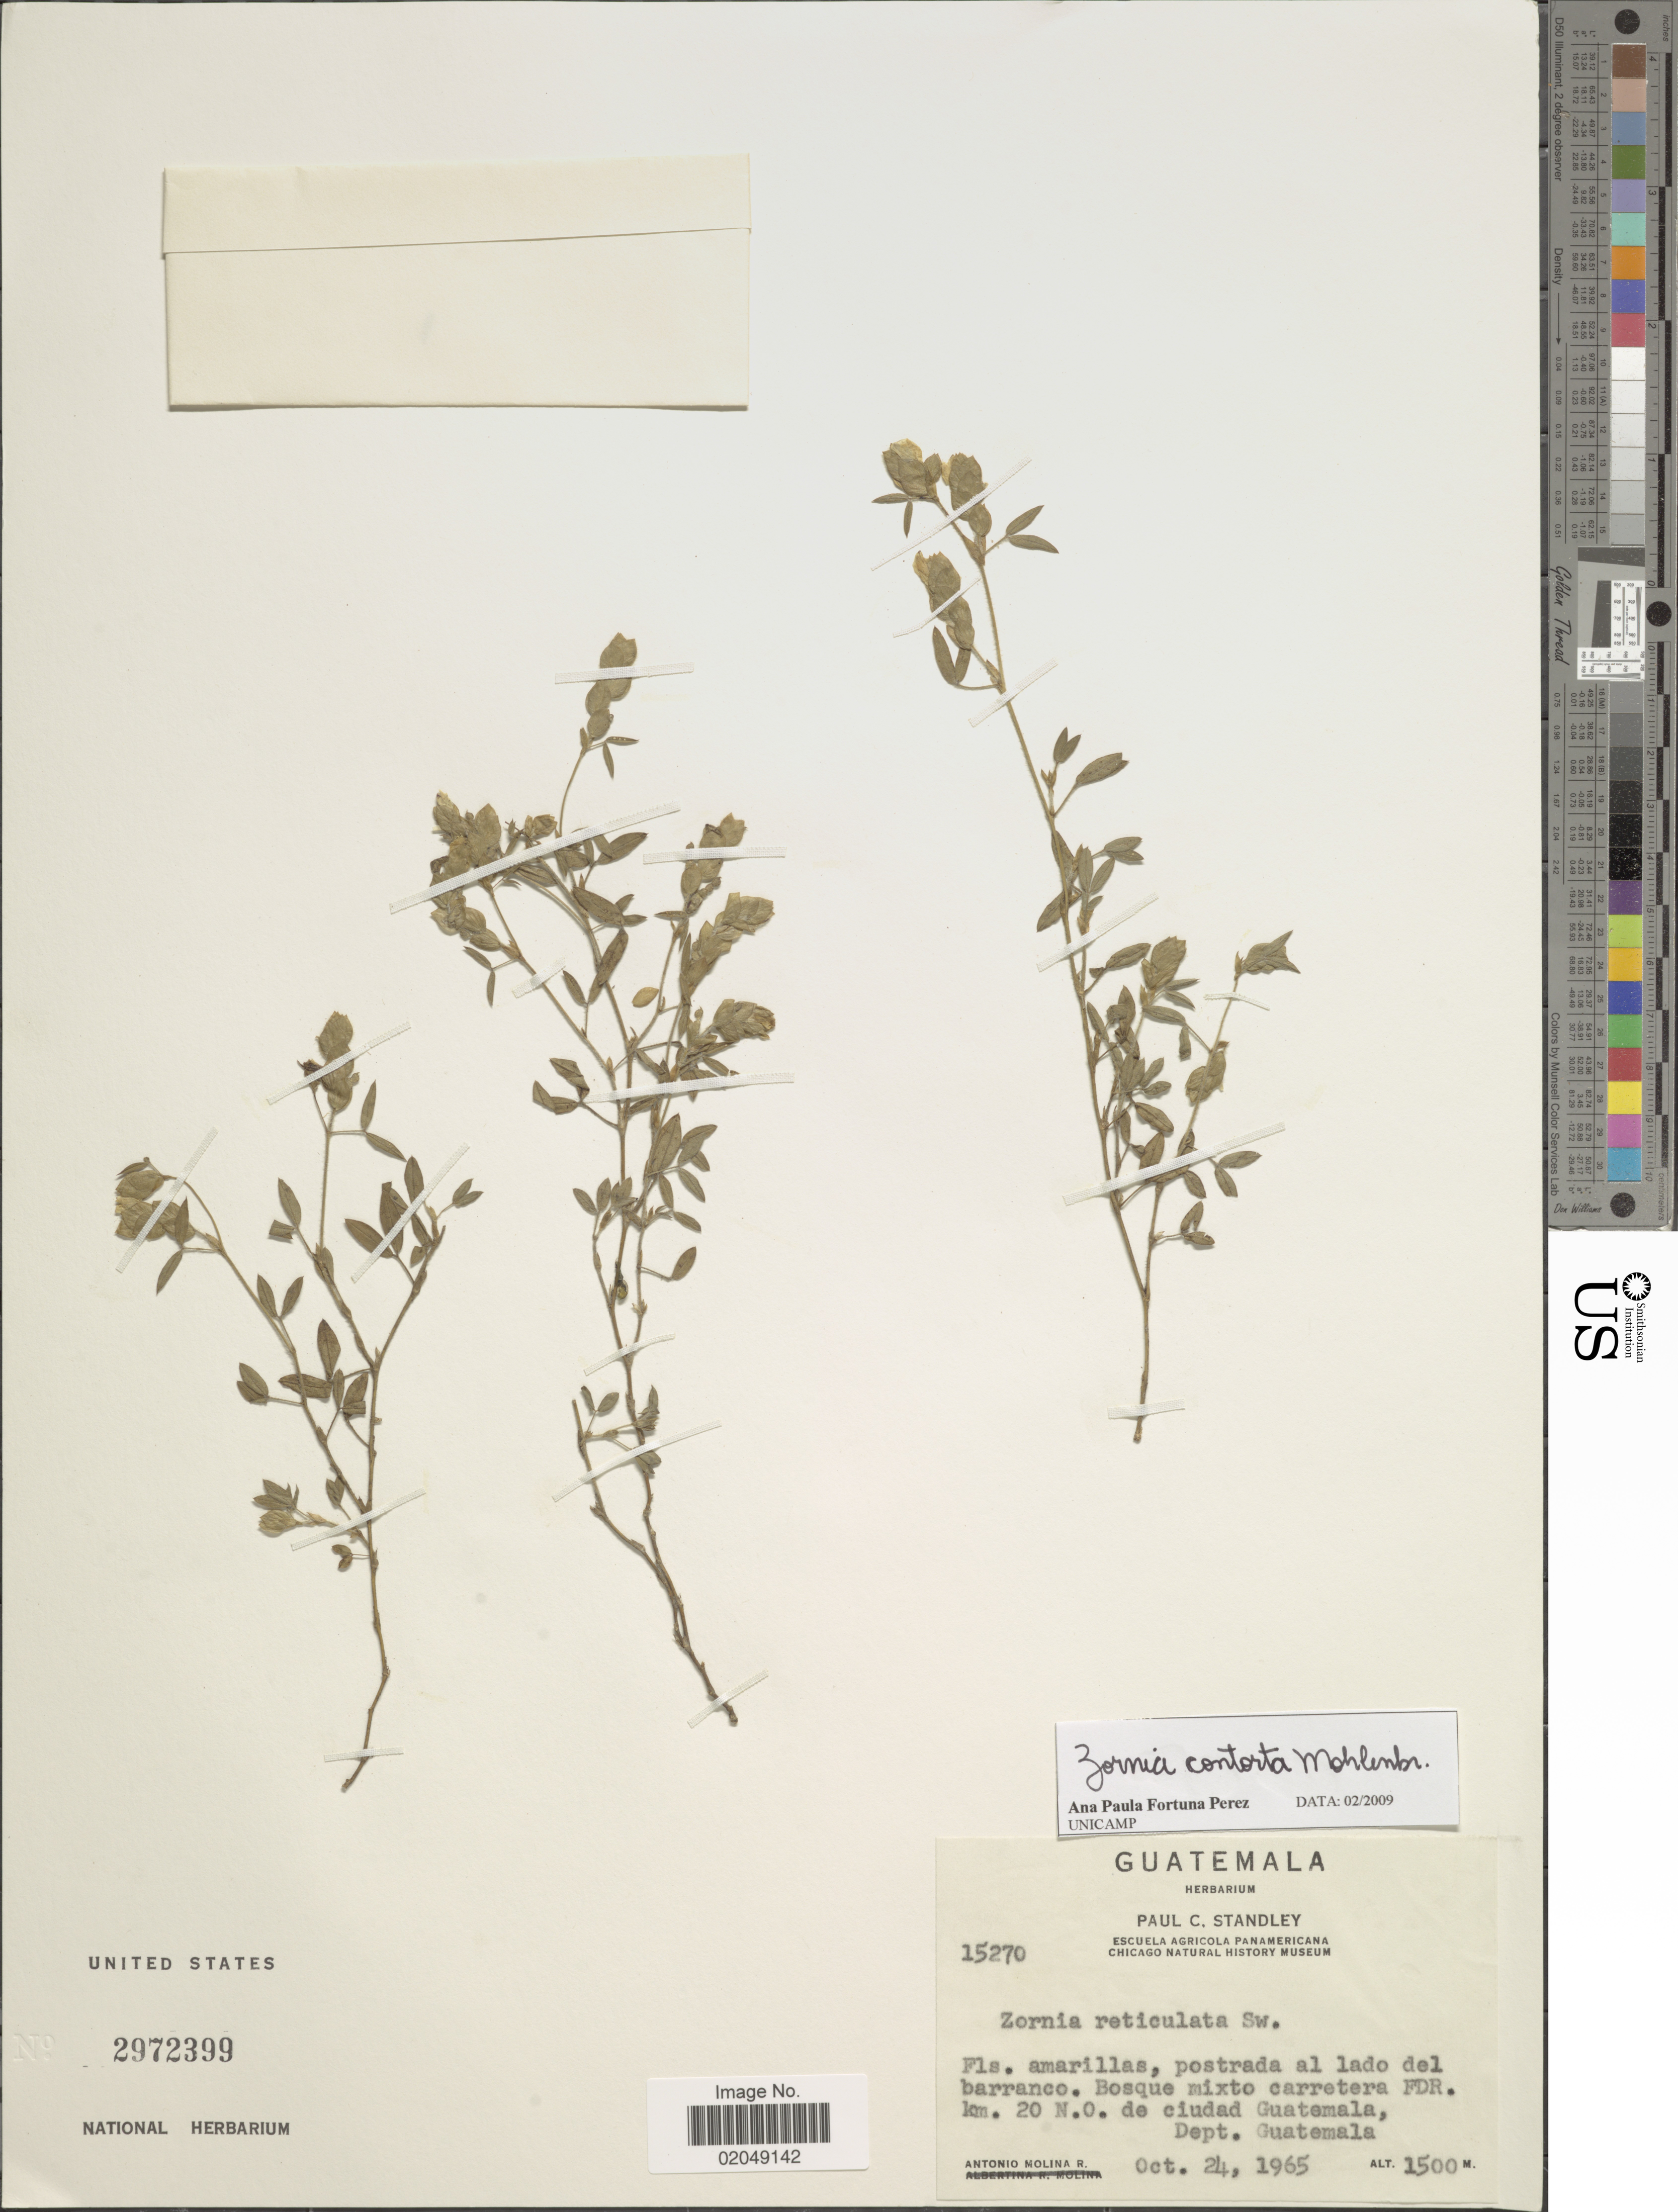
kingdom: Plantae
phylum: Tracheophyta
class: Magnoliopsida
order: Fabales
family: Fabaceae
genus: Zornia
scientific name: Zornia contorta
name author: Mohlenbr.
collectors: A. Molina R.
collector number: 15270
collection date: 1965-10-24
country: Guatemala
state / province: Guatemala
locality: Carretera FDR. km 20 N.O. de ciudad Guatemala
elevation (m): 1500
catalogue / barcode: US 2972399